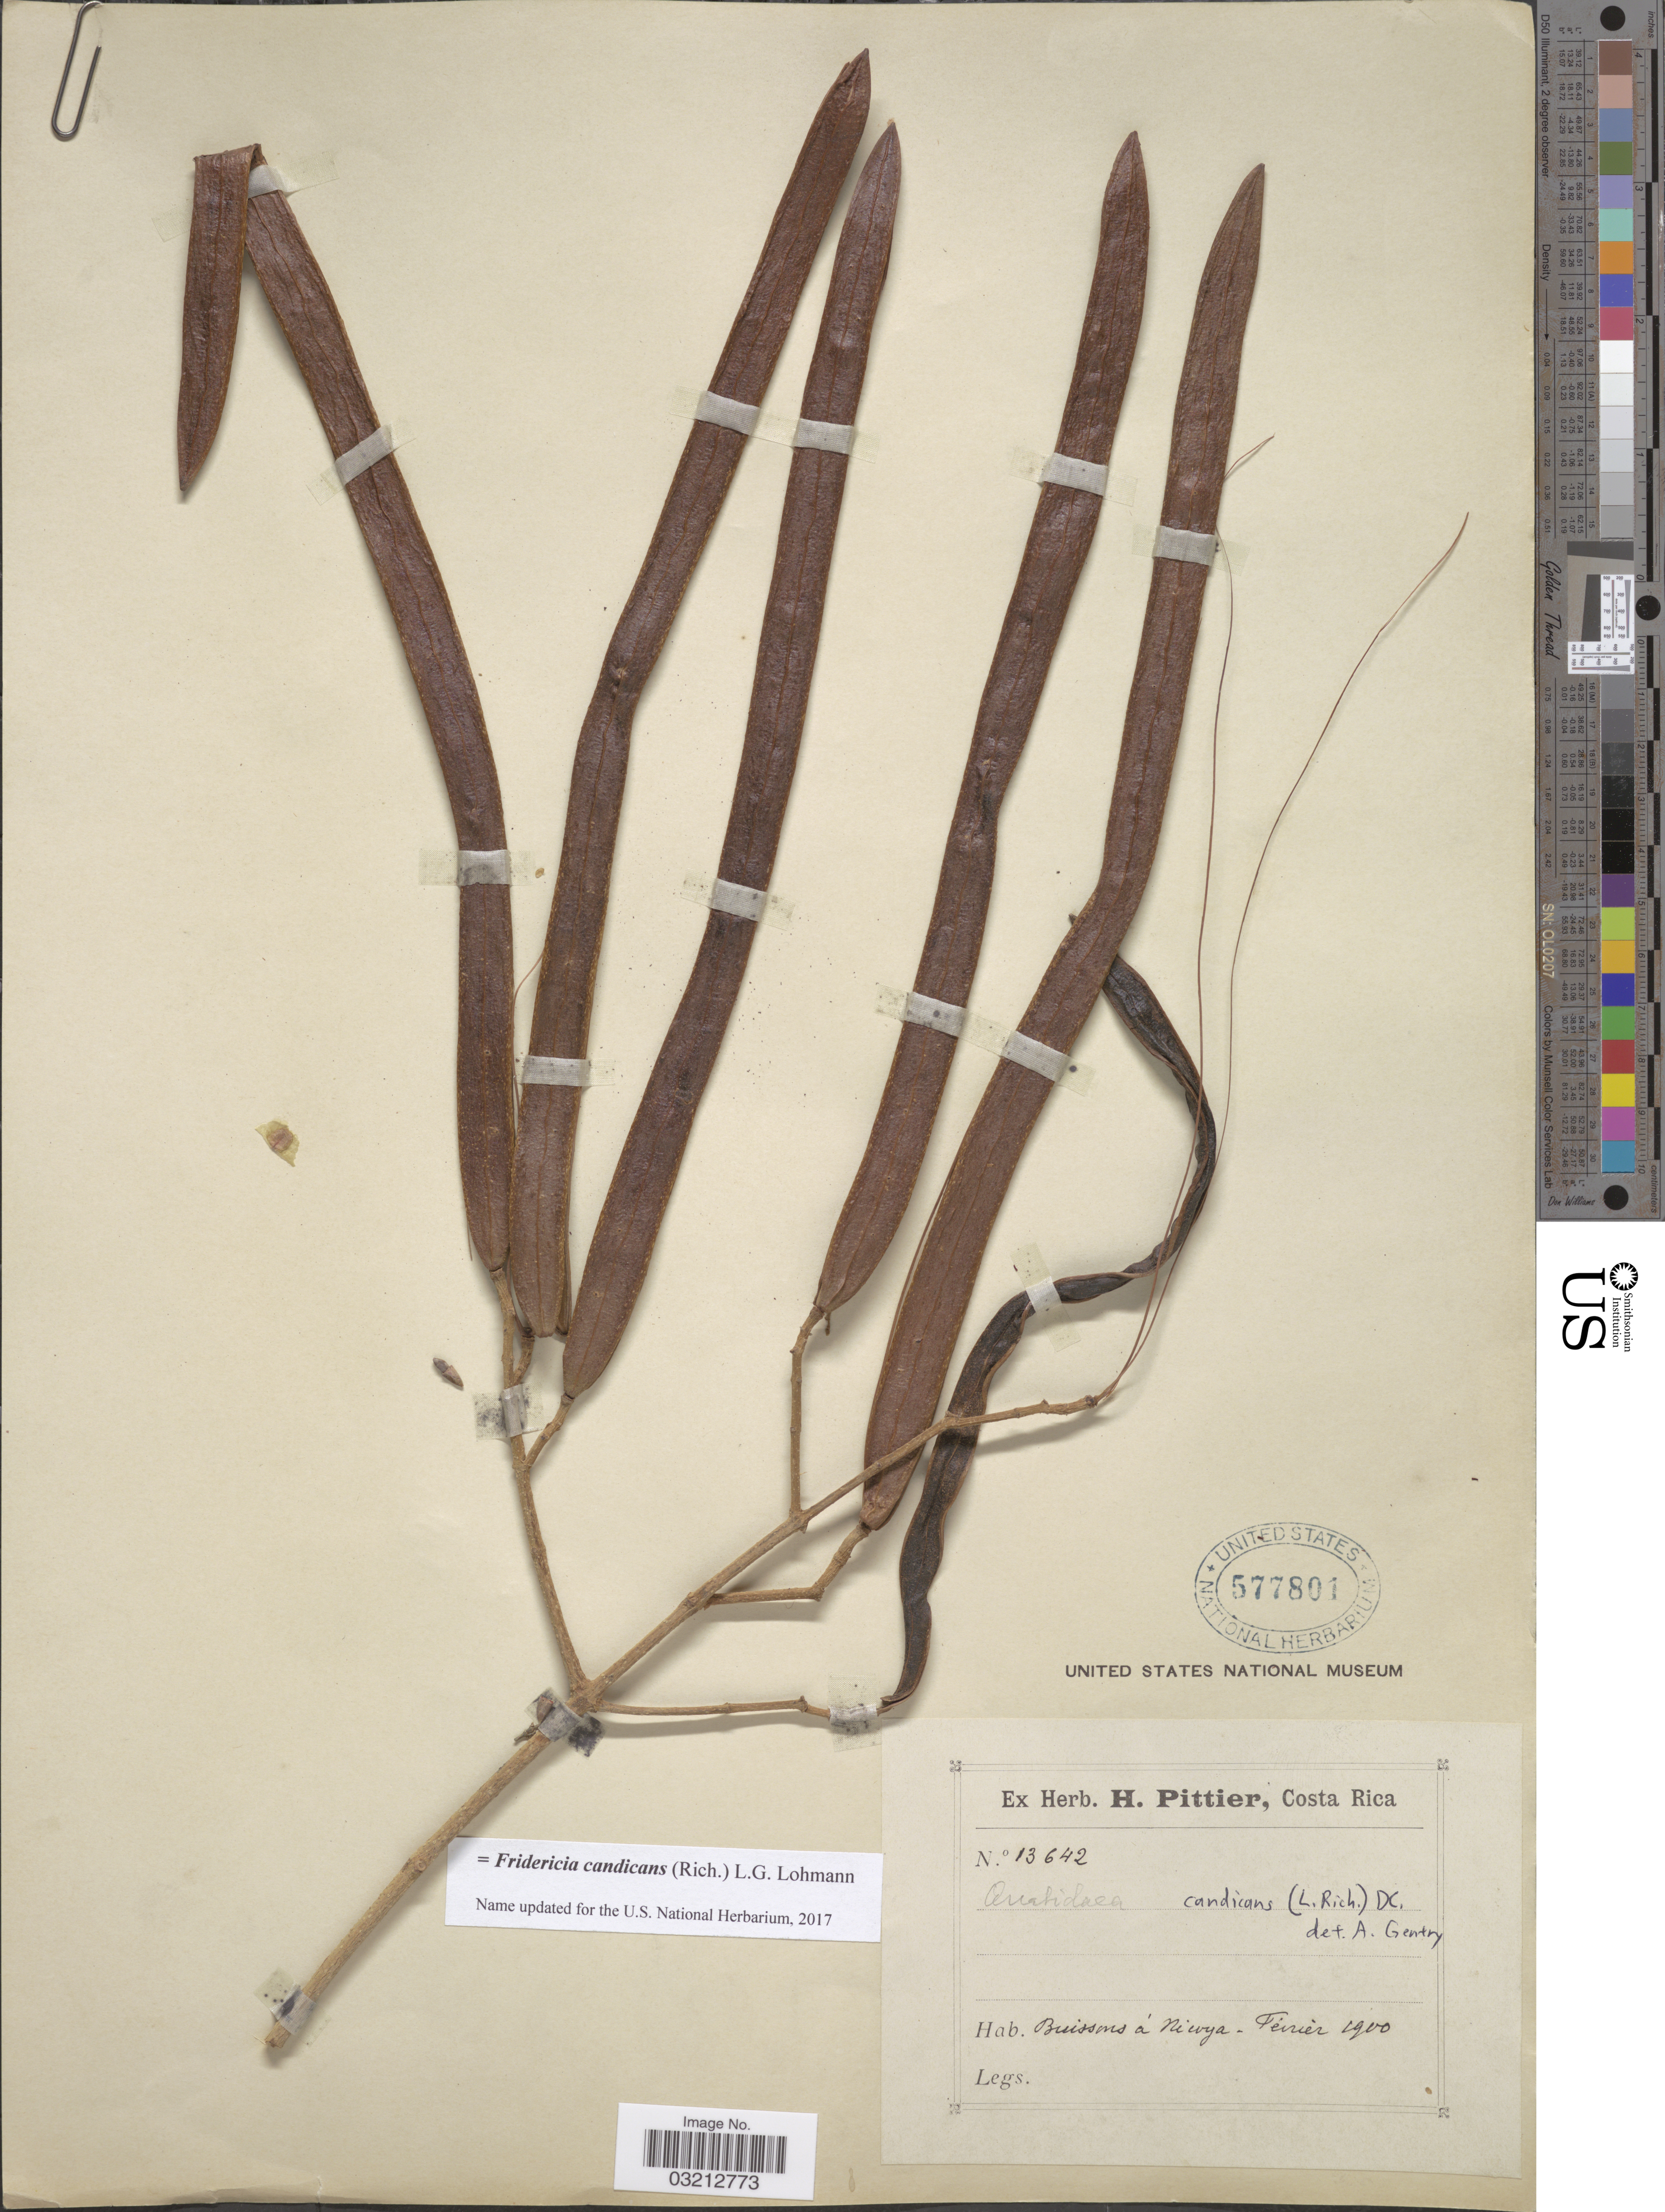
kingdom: Plantae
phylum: Tracheophyta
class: Magnoliopsida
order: Lamiales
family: Bignoniaceae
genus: Fridericia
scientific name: Fridericia candicans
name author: (Rich.) L.G. Lohmann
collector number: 13642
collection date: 1900-02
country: Costa Rica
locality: Buissons á Nicoya.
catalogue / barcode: US 577801